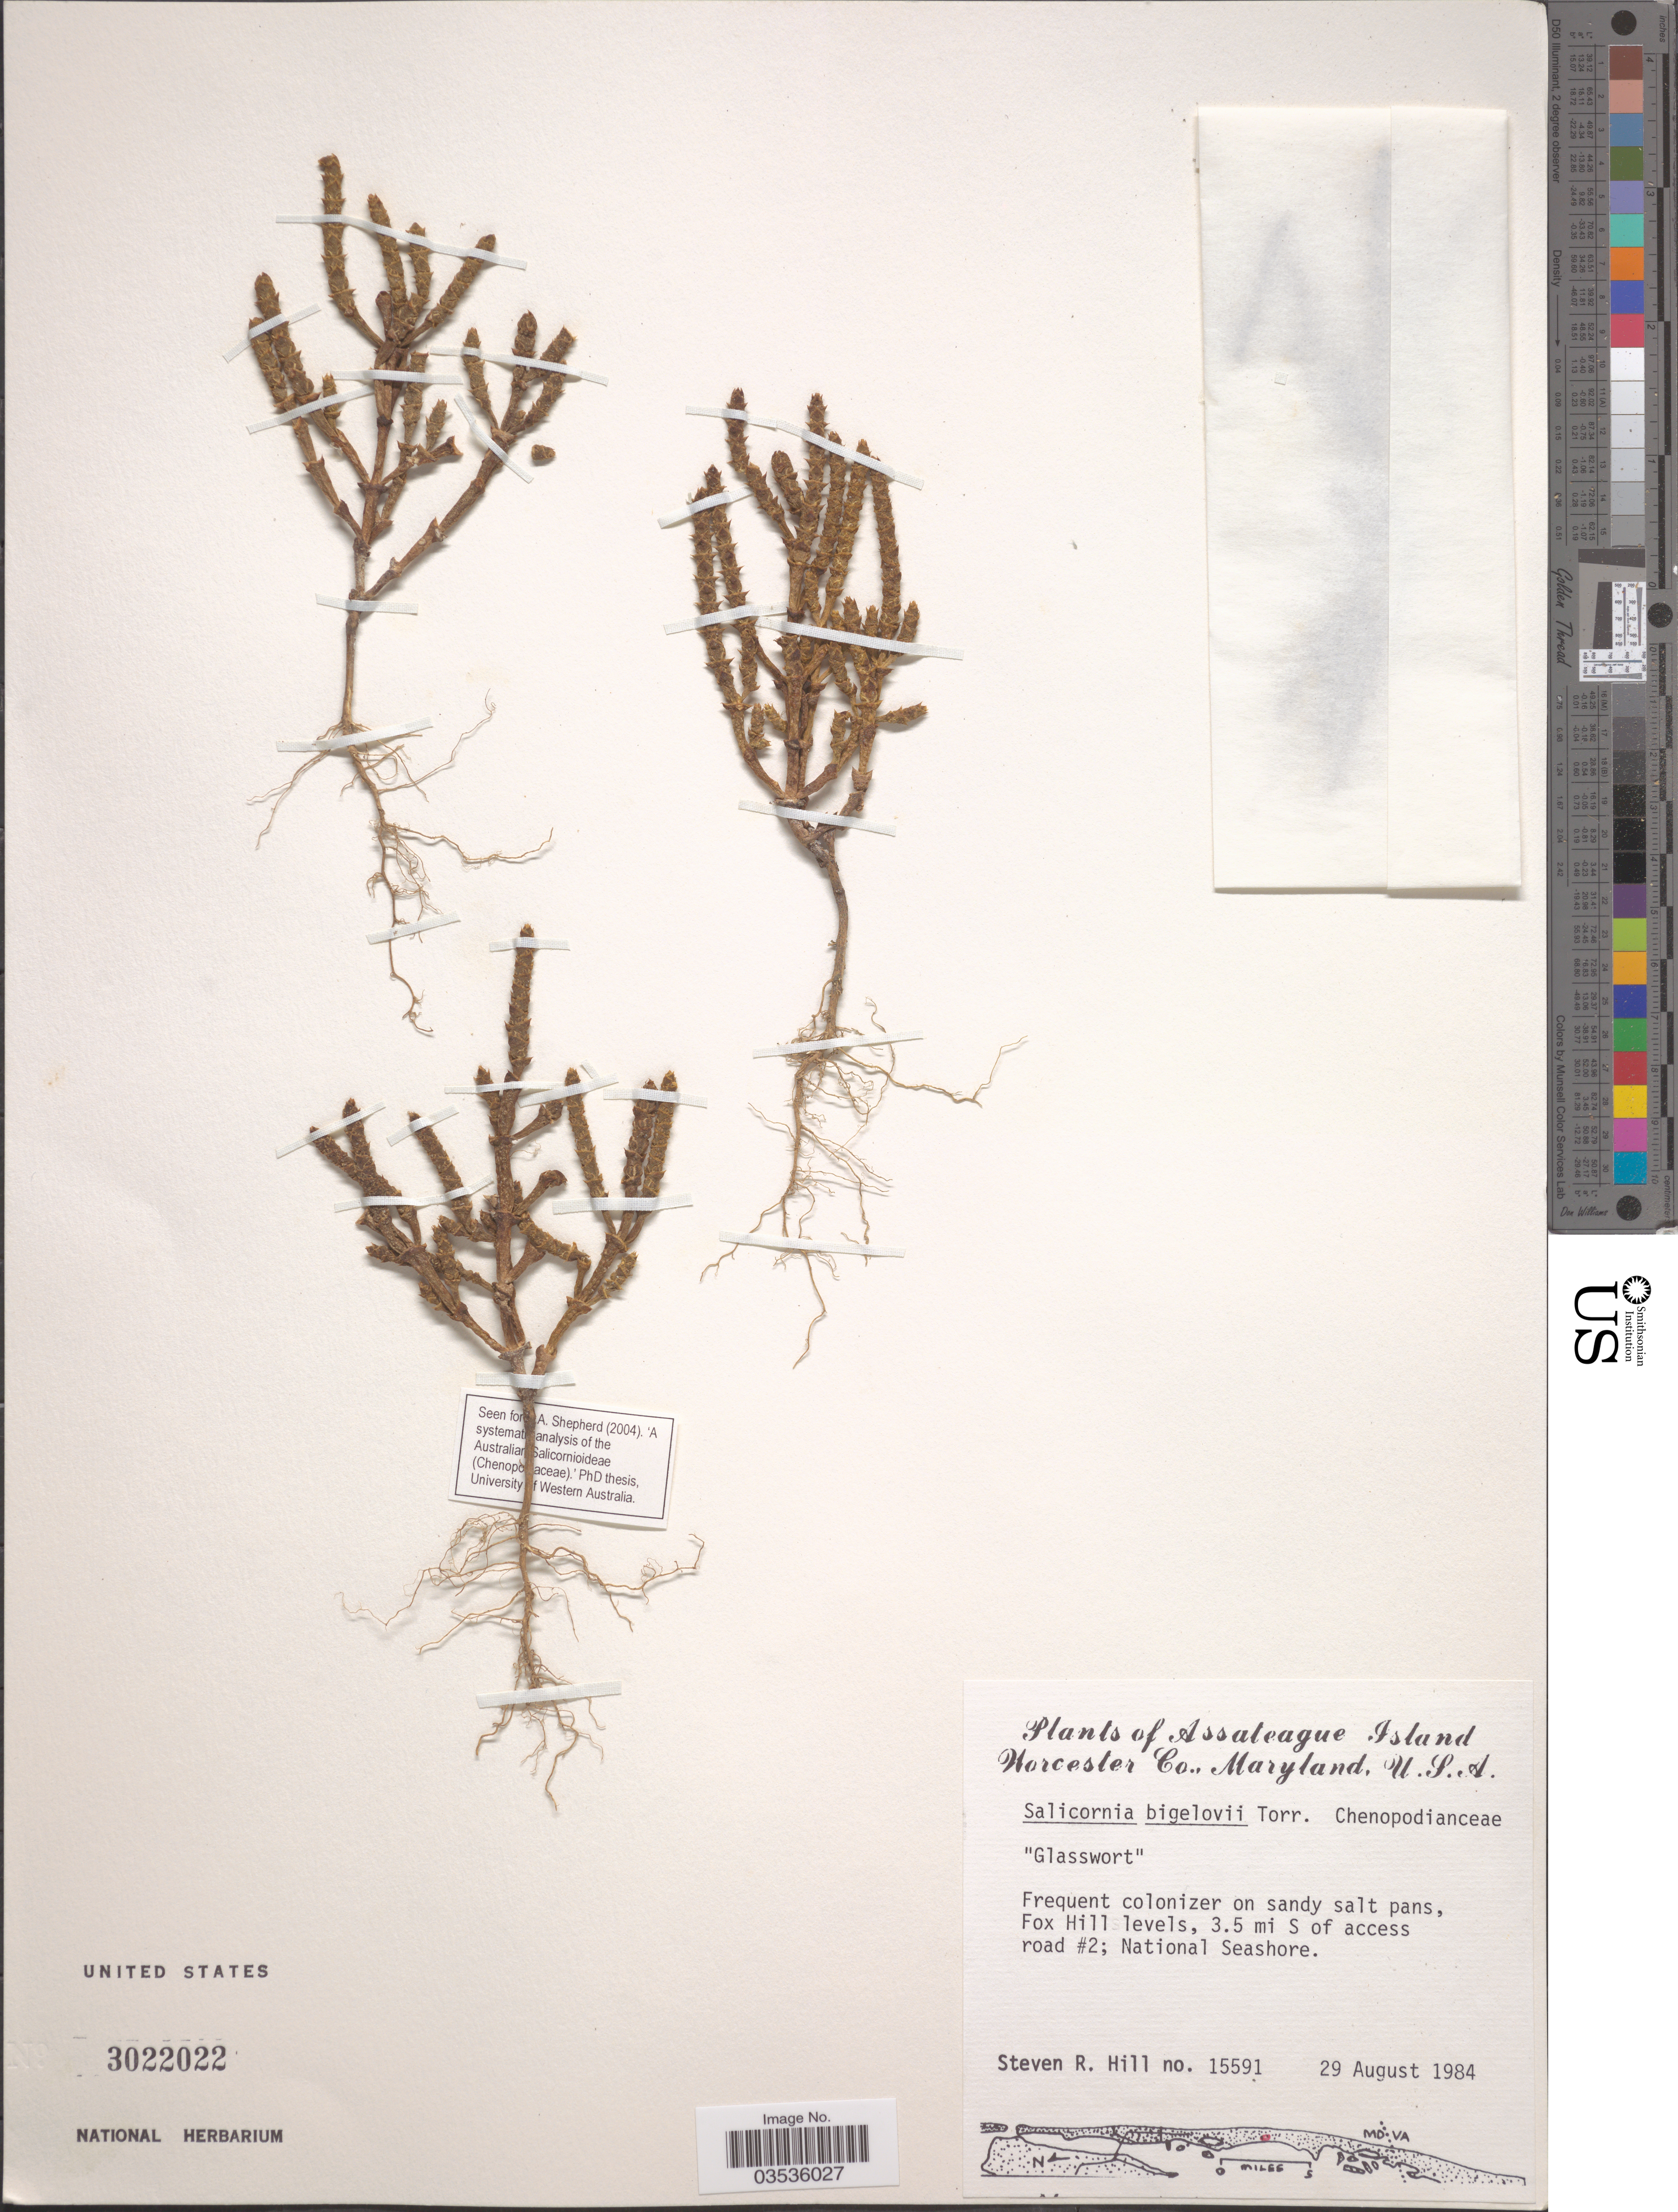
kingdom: Plantae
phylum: Tracheophyta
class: Magnoliopsida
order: Caryophyllales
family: Amaranthaceae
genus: Salicornia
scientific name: Salicornia bigelovii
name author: Torr.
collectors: S. R. Hill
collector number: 15591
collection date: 1984-08-29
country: United States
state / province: Maryland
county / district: Worcester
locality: Assateague Island, Worcester Co. Fox Hill levels, 3.5 mi S of access road #2; National Seashore.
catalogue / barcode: US 3022022